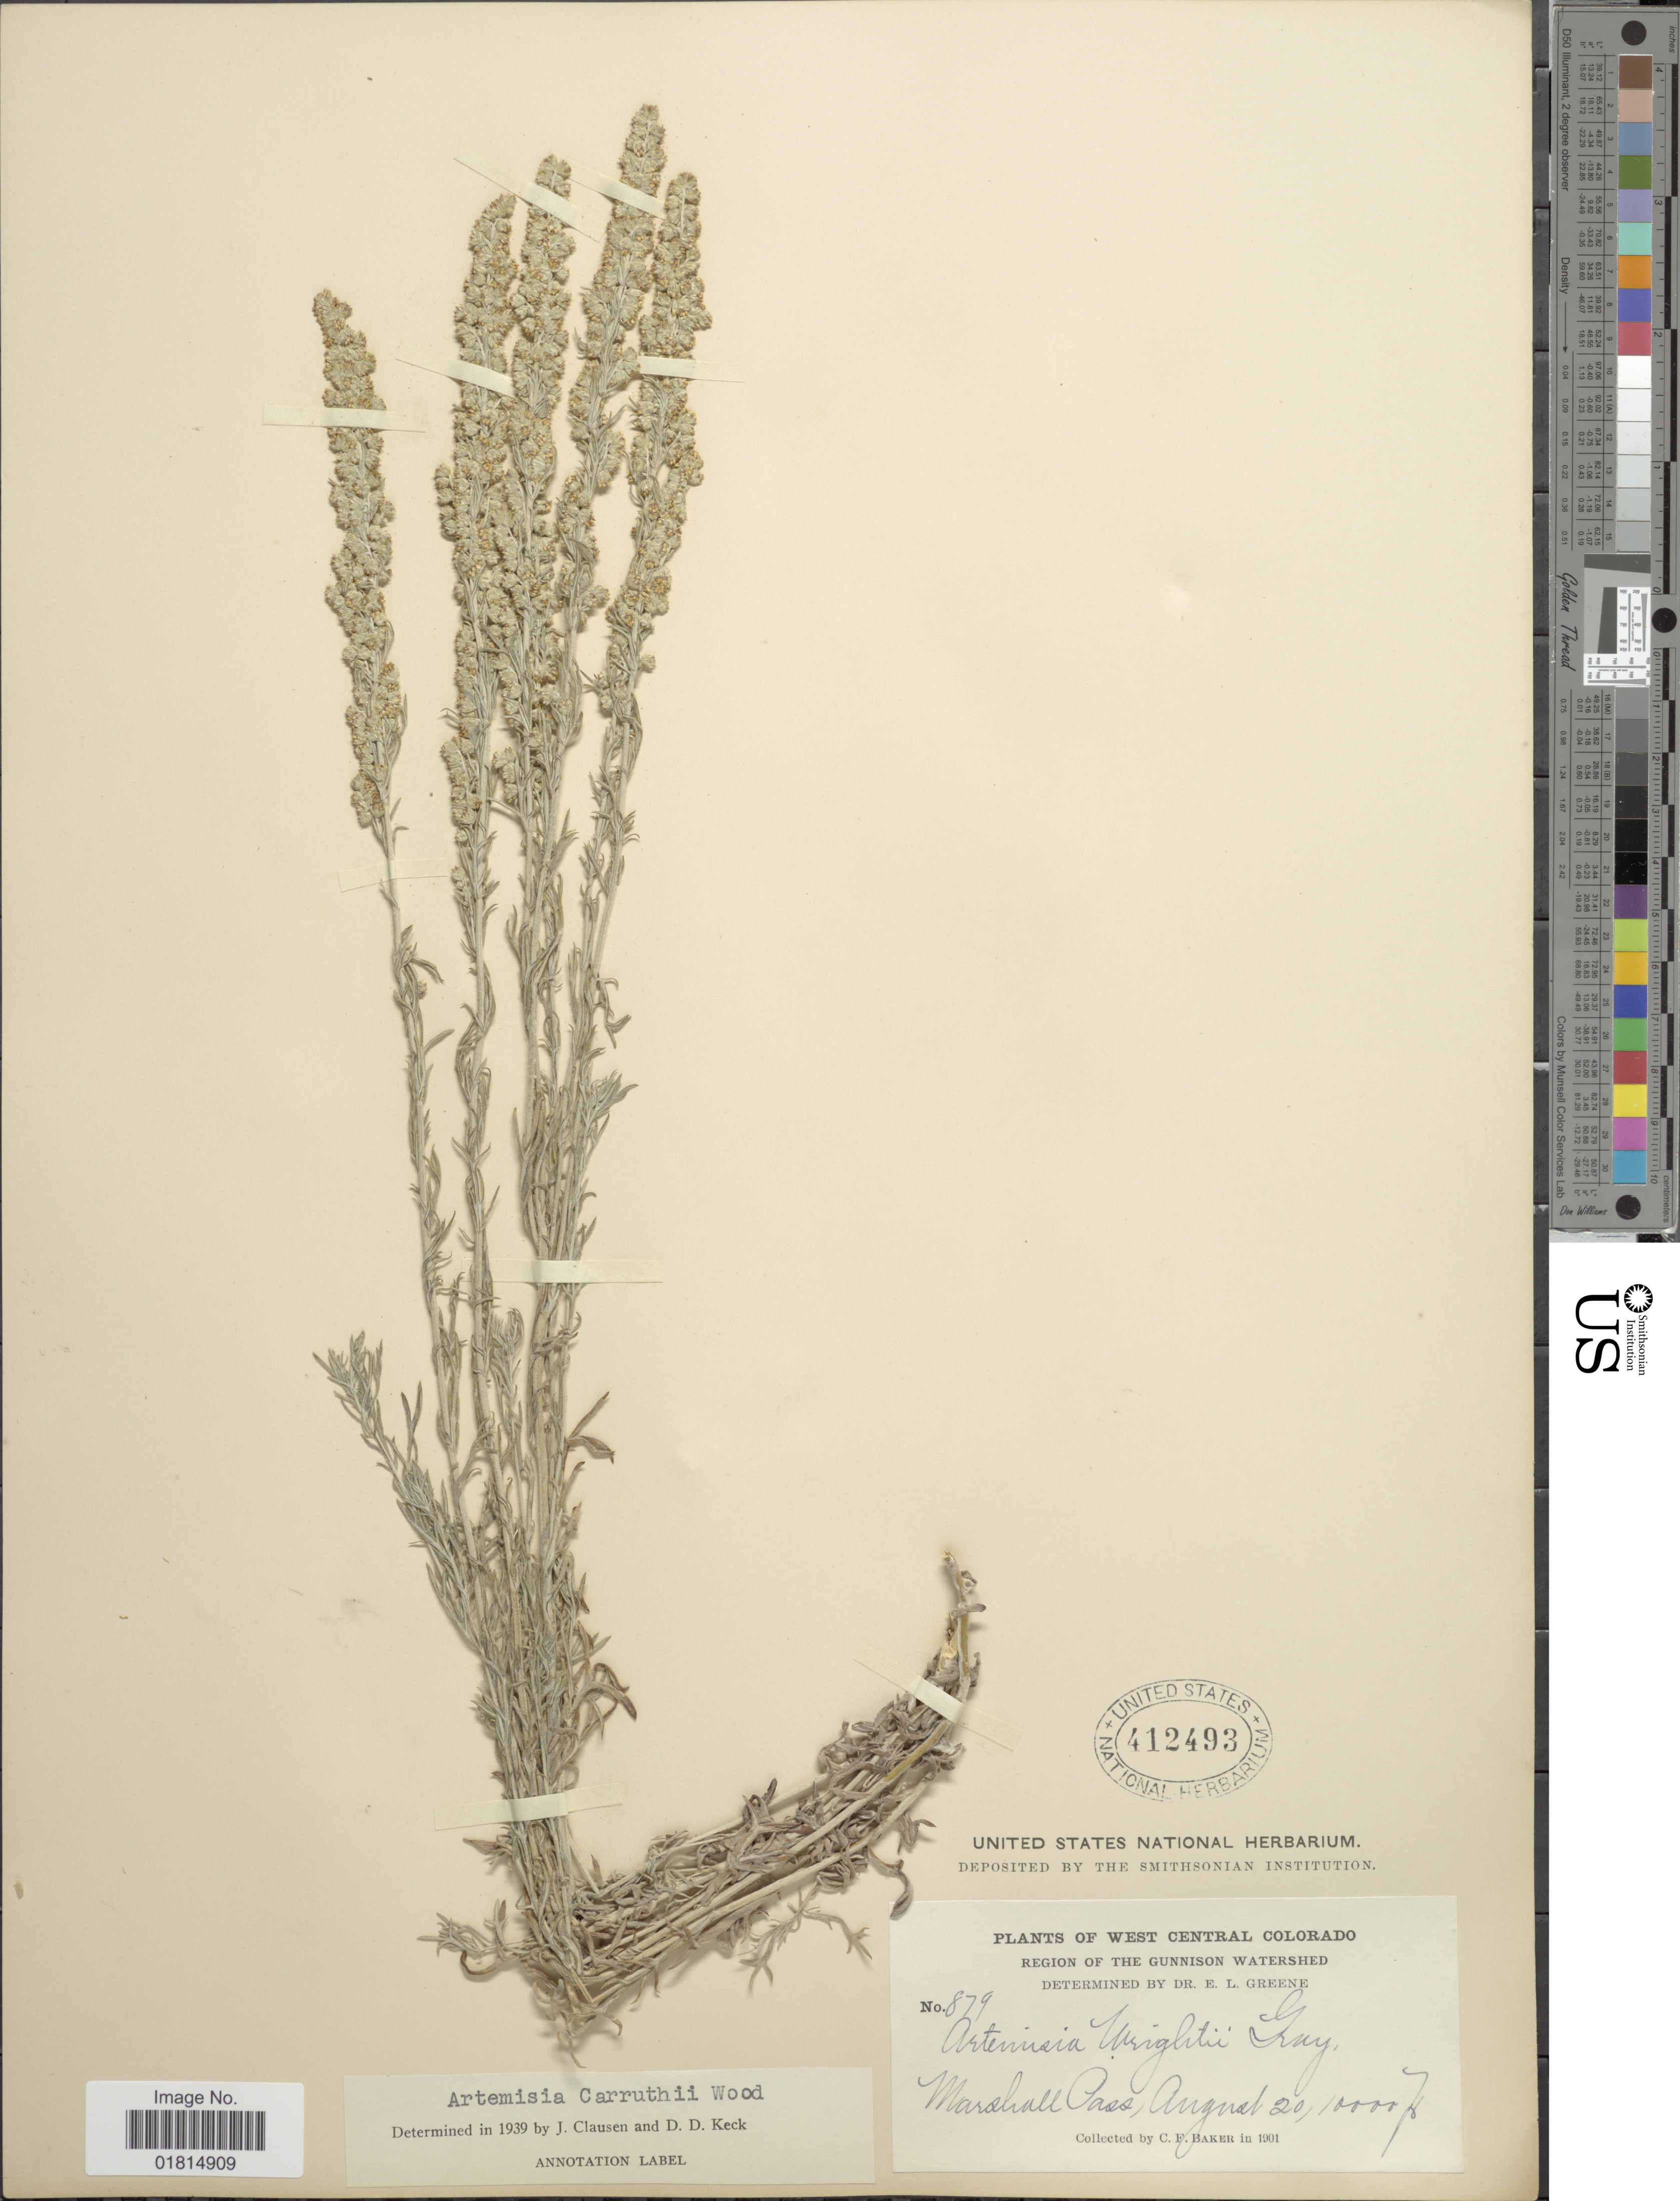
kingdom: Plantae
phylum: Tracheophyta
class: Magnoliopsida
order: Asterales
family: Asteraceae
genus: Artemisia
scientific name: Artemisia carruthii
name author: Alph. Wood ex Carruth.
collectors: C. F. Baker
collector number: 879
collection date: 1901-08-20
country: United States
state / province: Colorado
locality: West Central Colorado. Region of the Gunnison Watershed. Marshall Pass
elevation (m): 3048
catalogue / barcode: US 412493